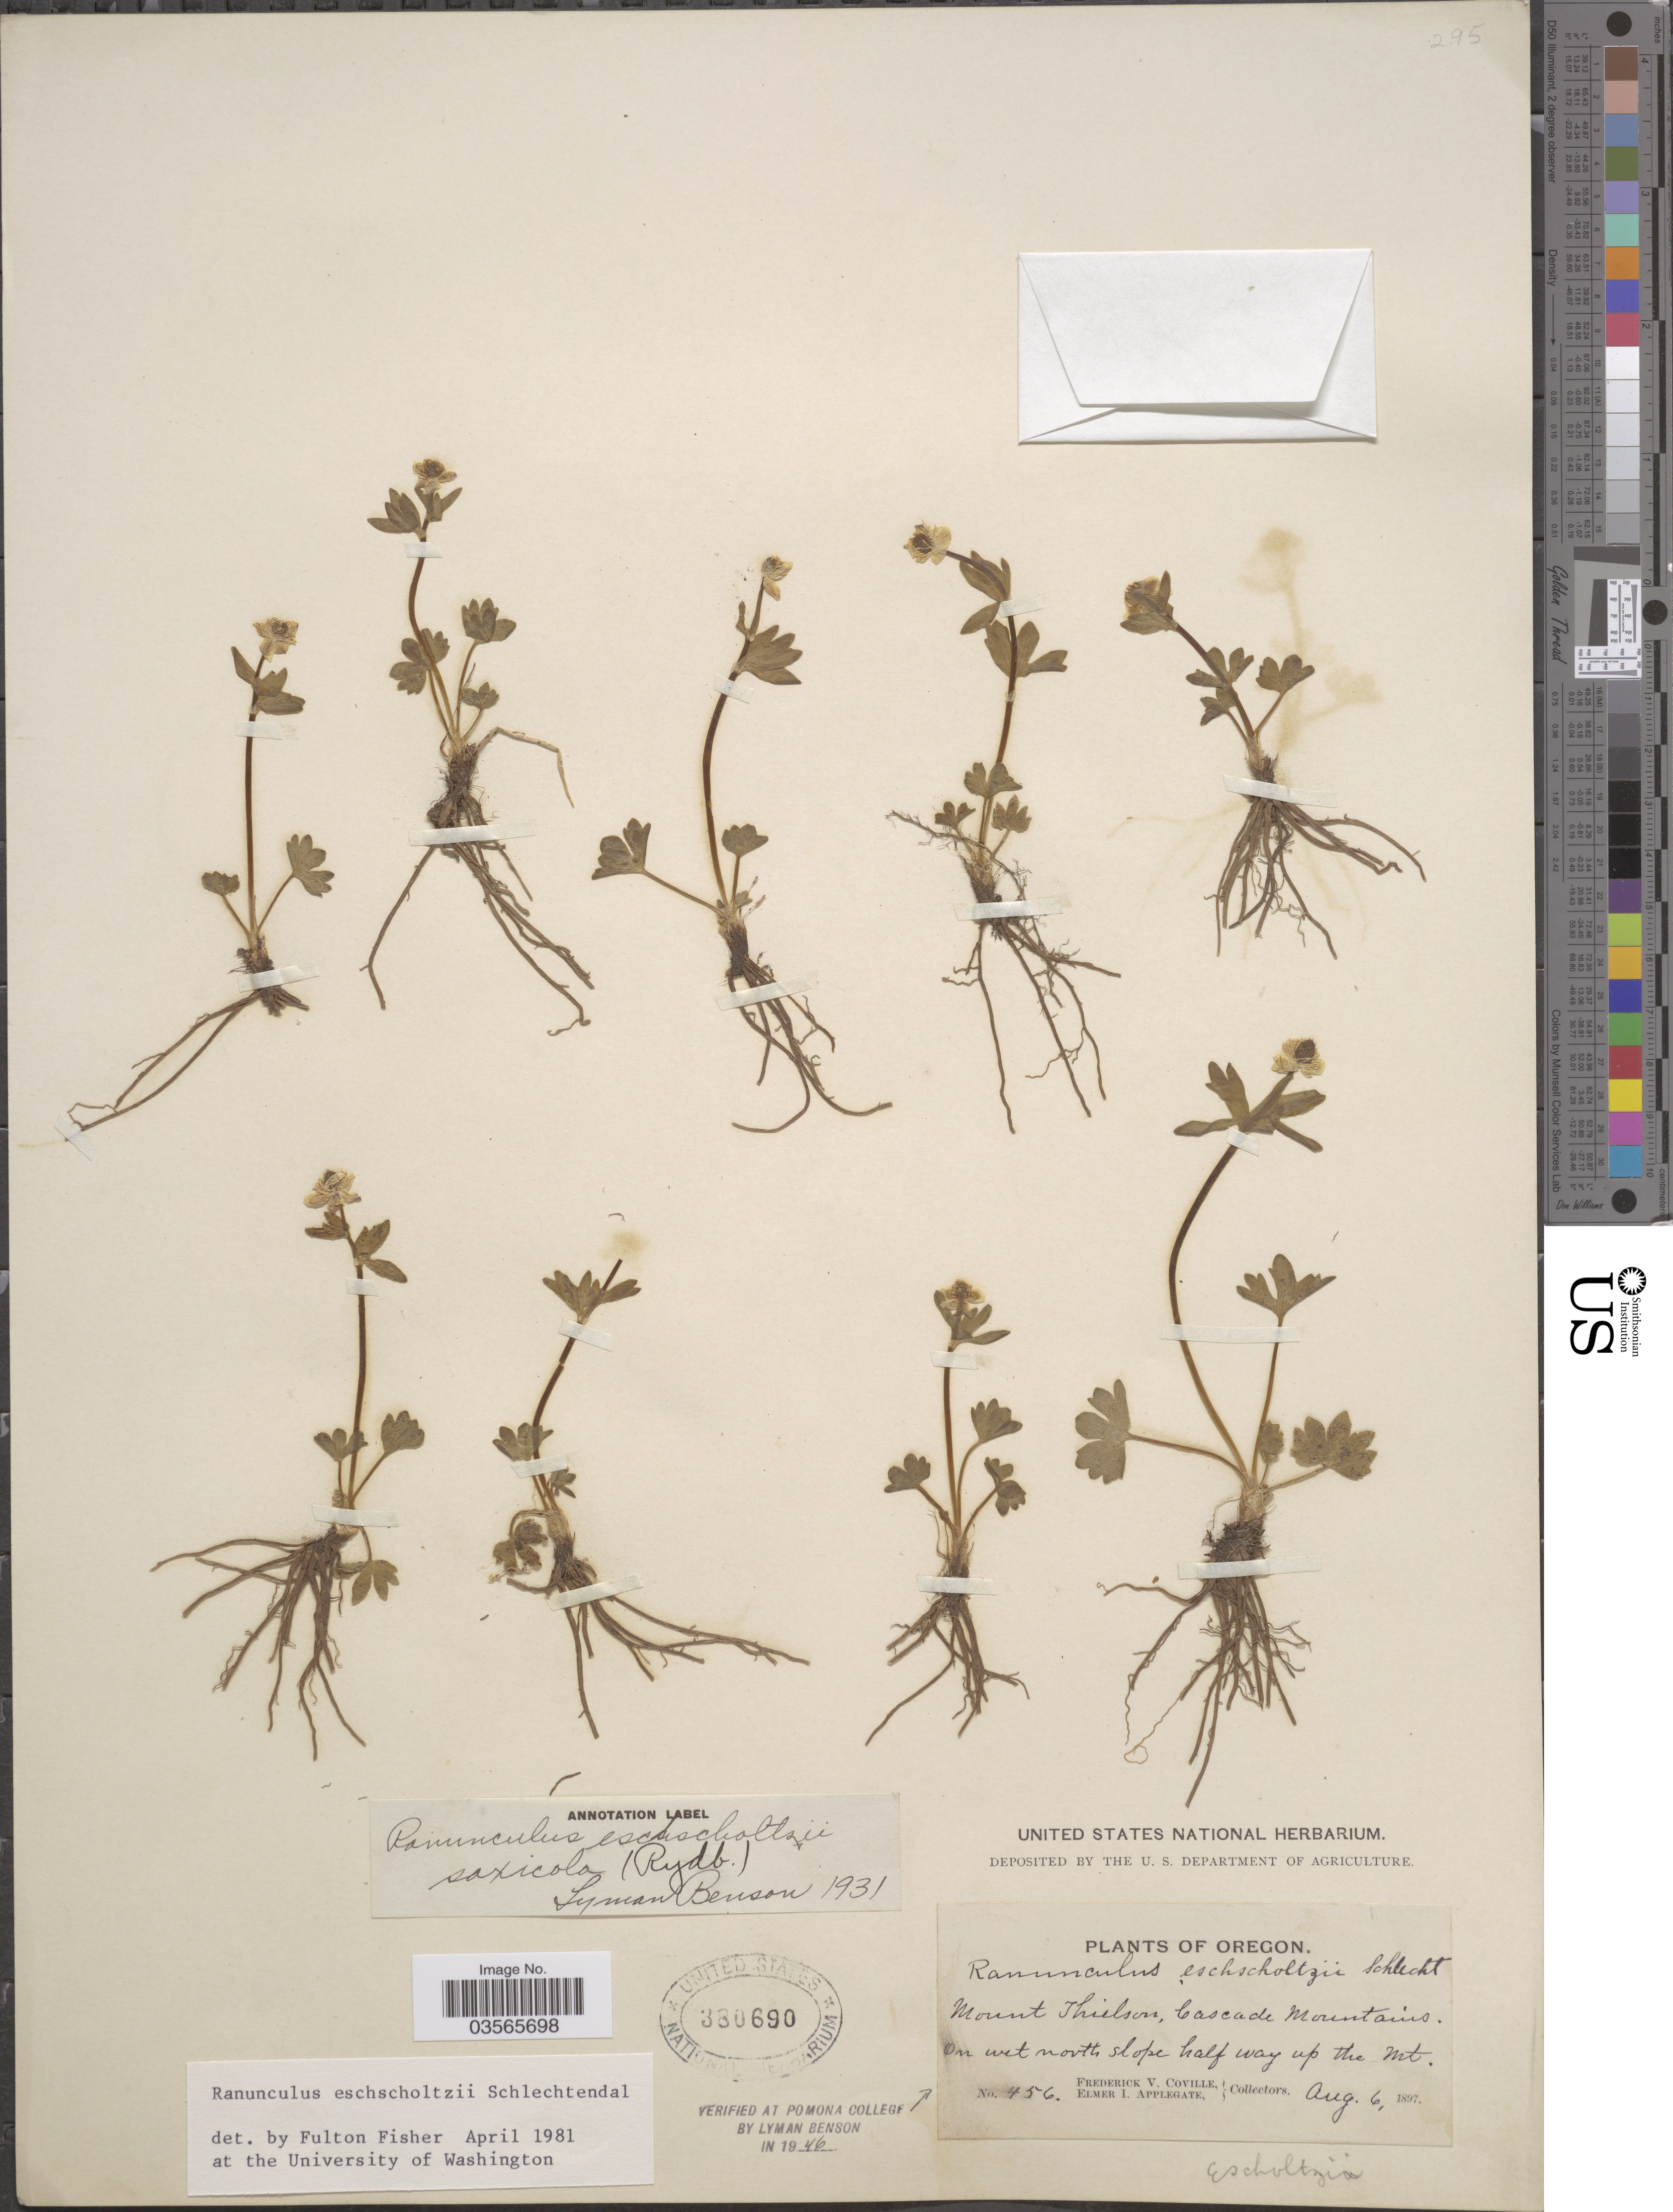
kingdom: Plantae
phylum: Tracheophyta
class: Magnoliopsida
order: Ranunculales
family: Ranunculaceae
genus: Ranunculus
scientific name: Ranunculus eschscholtzii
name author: Schltdl.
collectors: F. V. Coville & E. I. Applegate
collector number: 456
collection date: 1897-08-06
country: United States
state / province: Oregon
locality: Mount Thielson, Cascade Mountains. On wet north slope half way up the Mt.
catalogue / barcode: US 380690